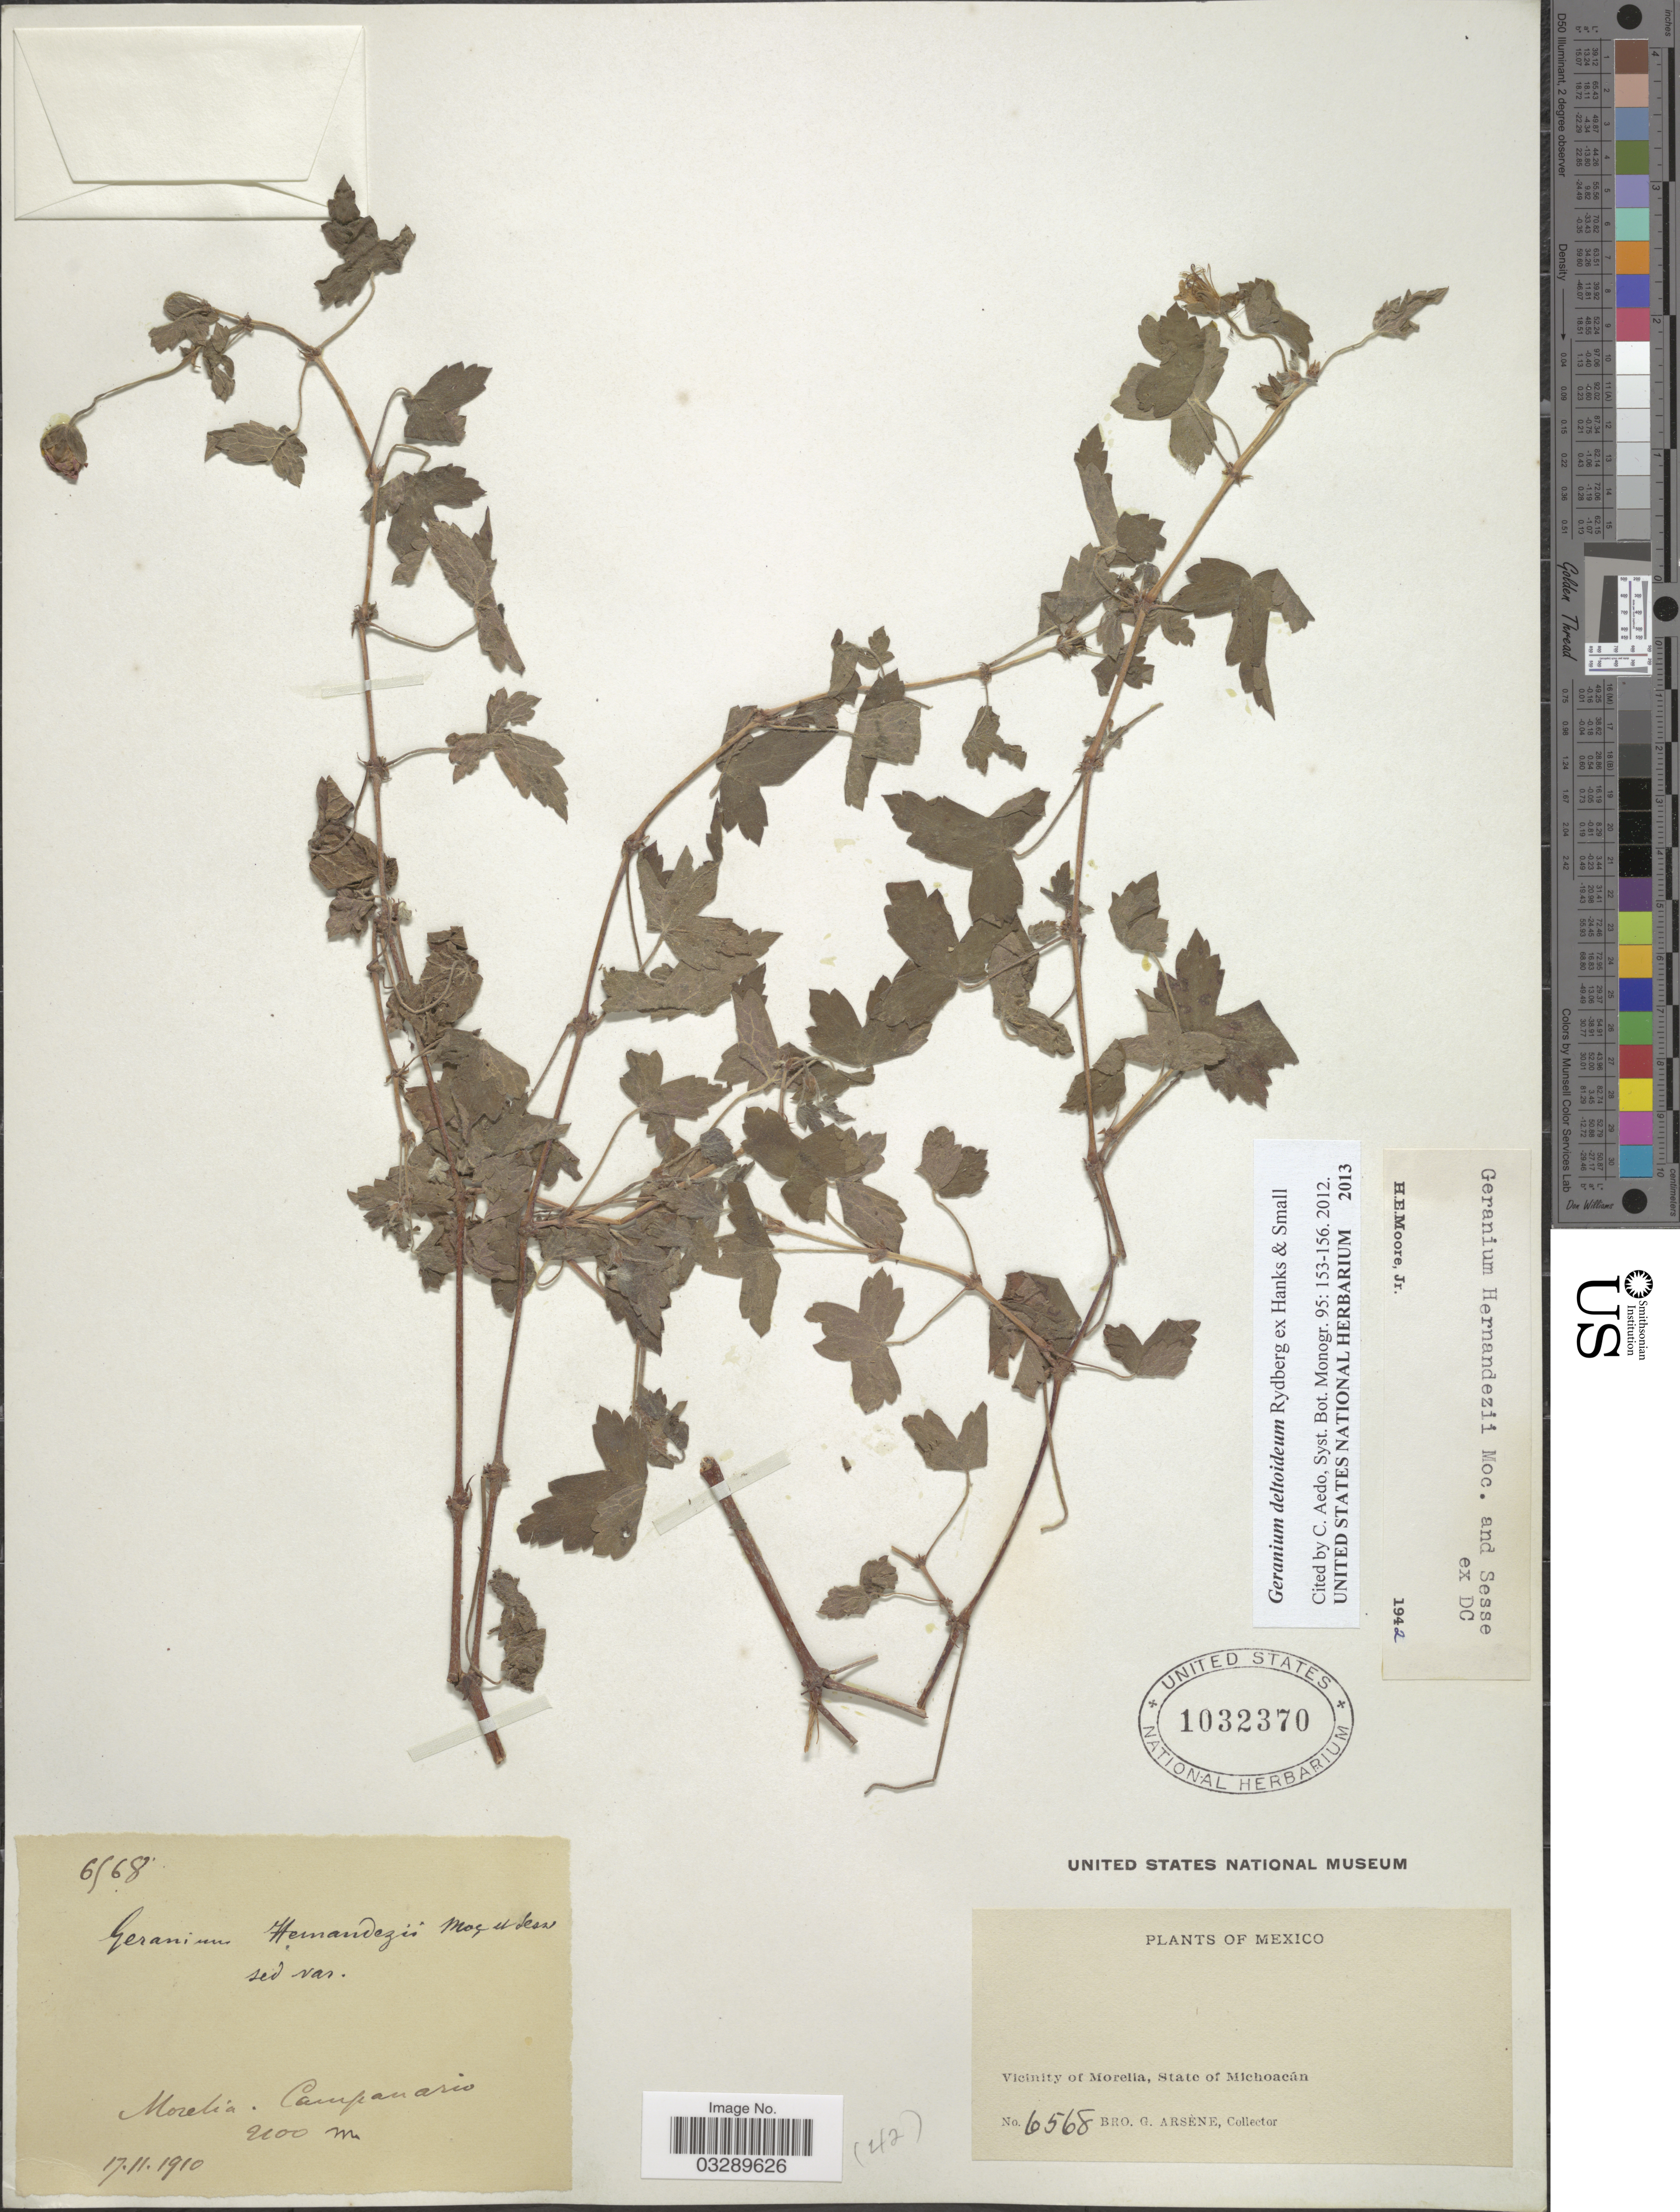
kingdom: Plantae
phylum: Tracheophyta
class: Magnoliopsida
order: Geraniales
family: Geraniaceae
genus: Geranium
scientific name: Geranium deltoideum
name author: Rydb.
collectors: Bro. G. Arsène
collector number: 6568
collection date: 1910-11-17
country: Mexico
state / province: Michoacán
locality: Vicinity of Morelia. Campanario.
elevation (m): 2100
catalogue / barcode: US 1032370